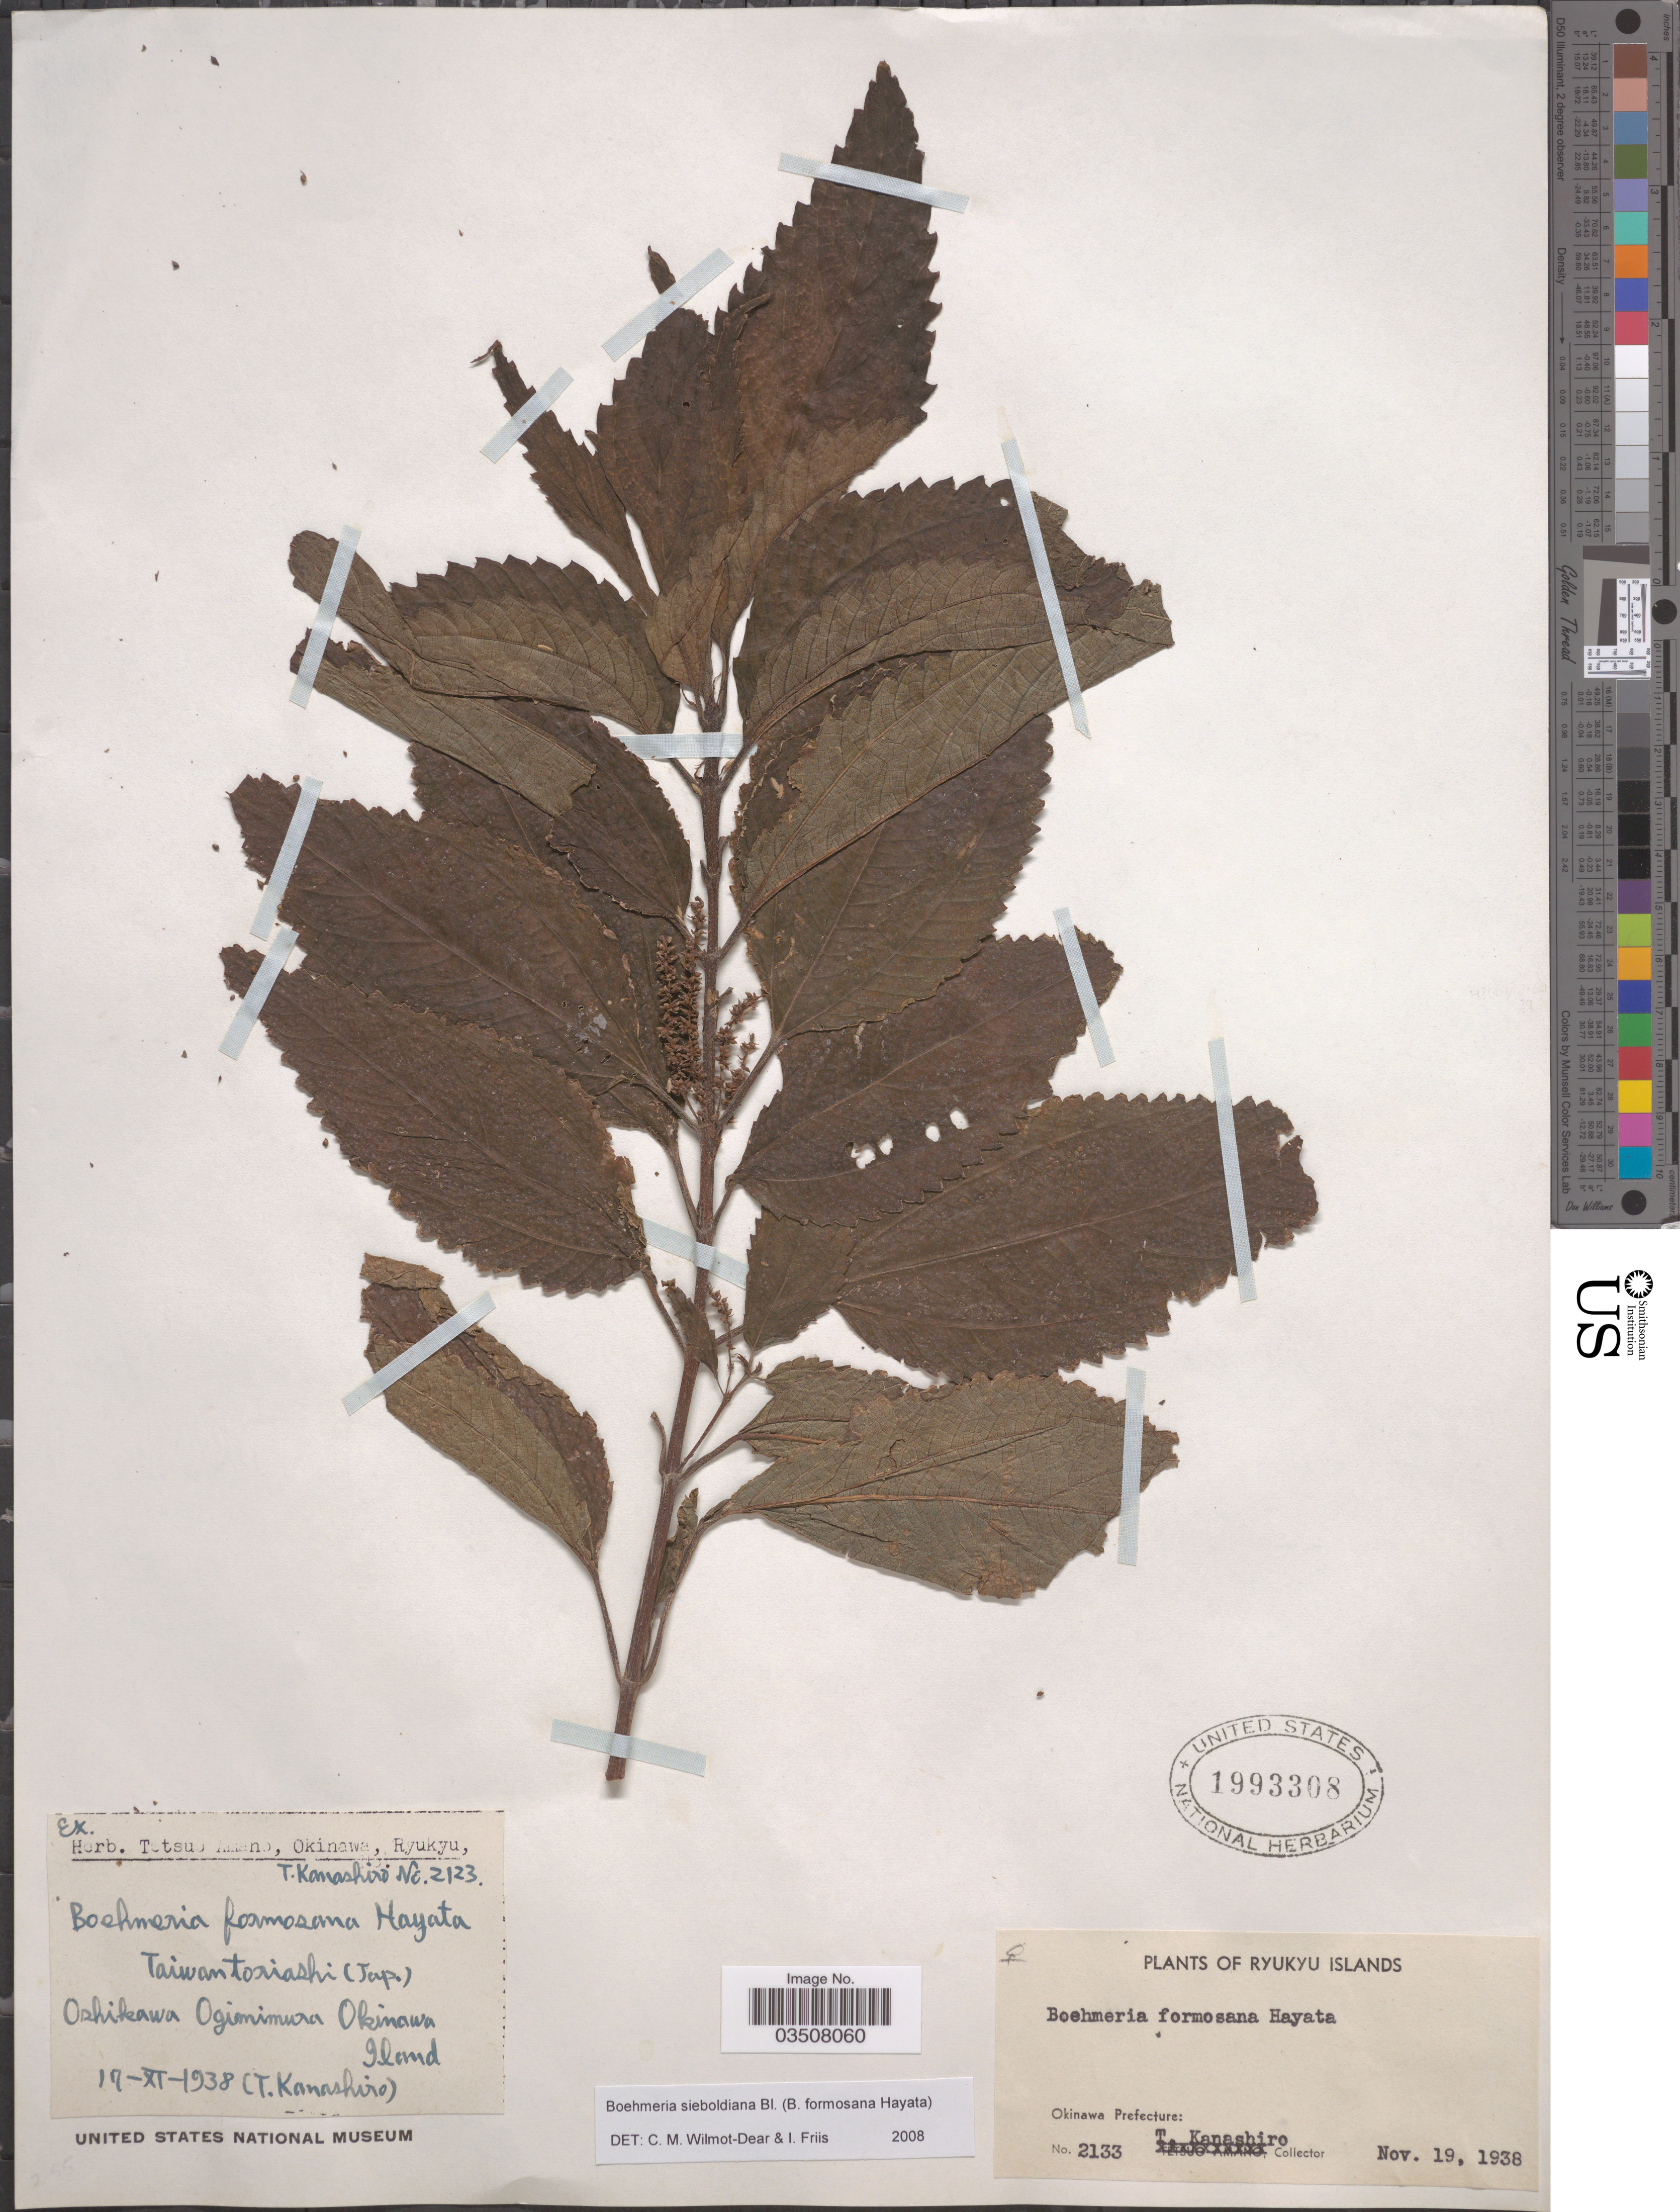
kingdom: Plantae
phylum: Tracheophyta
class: Magnoliopsida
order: Rosales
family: Urticaceae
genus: Boehmeria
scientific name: Boehmeria sieboldiana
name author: Blume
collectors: T. Kanashiro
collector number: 2133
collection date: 1938-11-19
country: Japan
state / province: Okinawa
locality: Ryukyu Islands. Oshikawa Ogimimura Okinawa Iland. Okinawa Prefecture.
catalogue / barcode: US 1993308